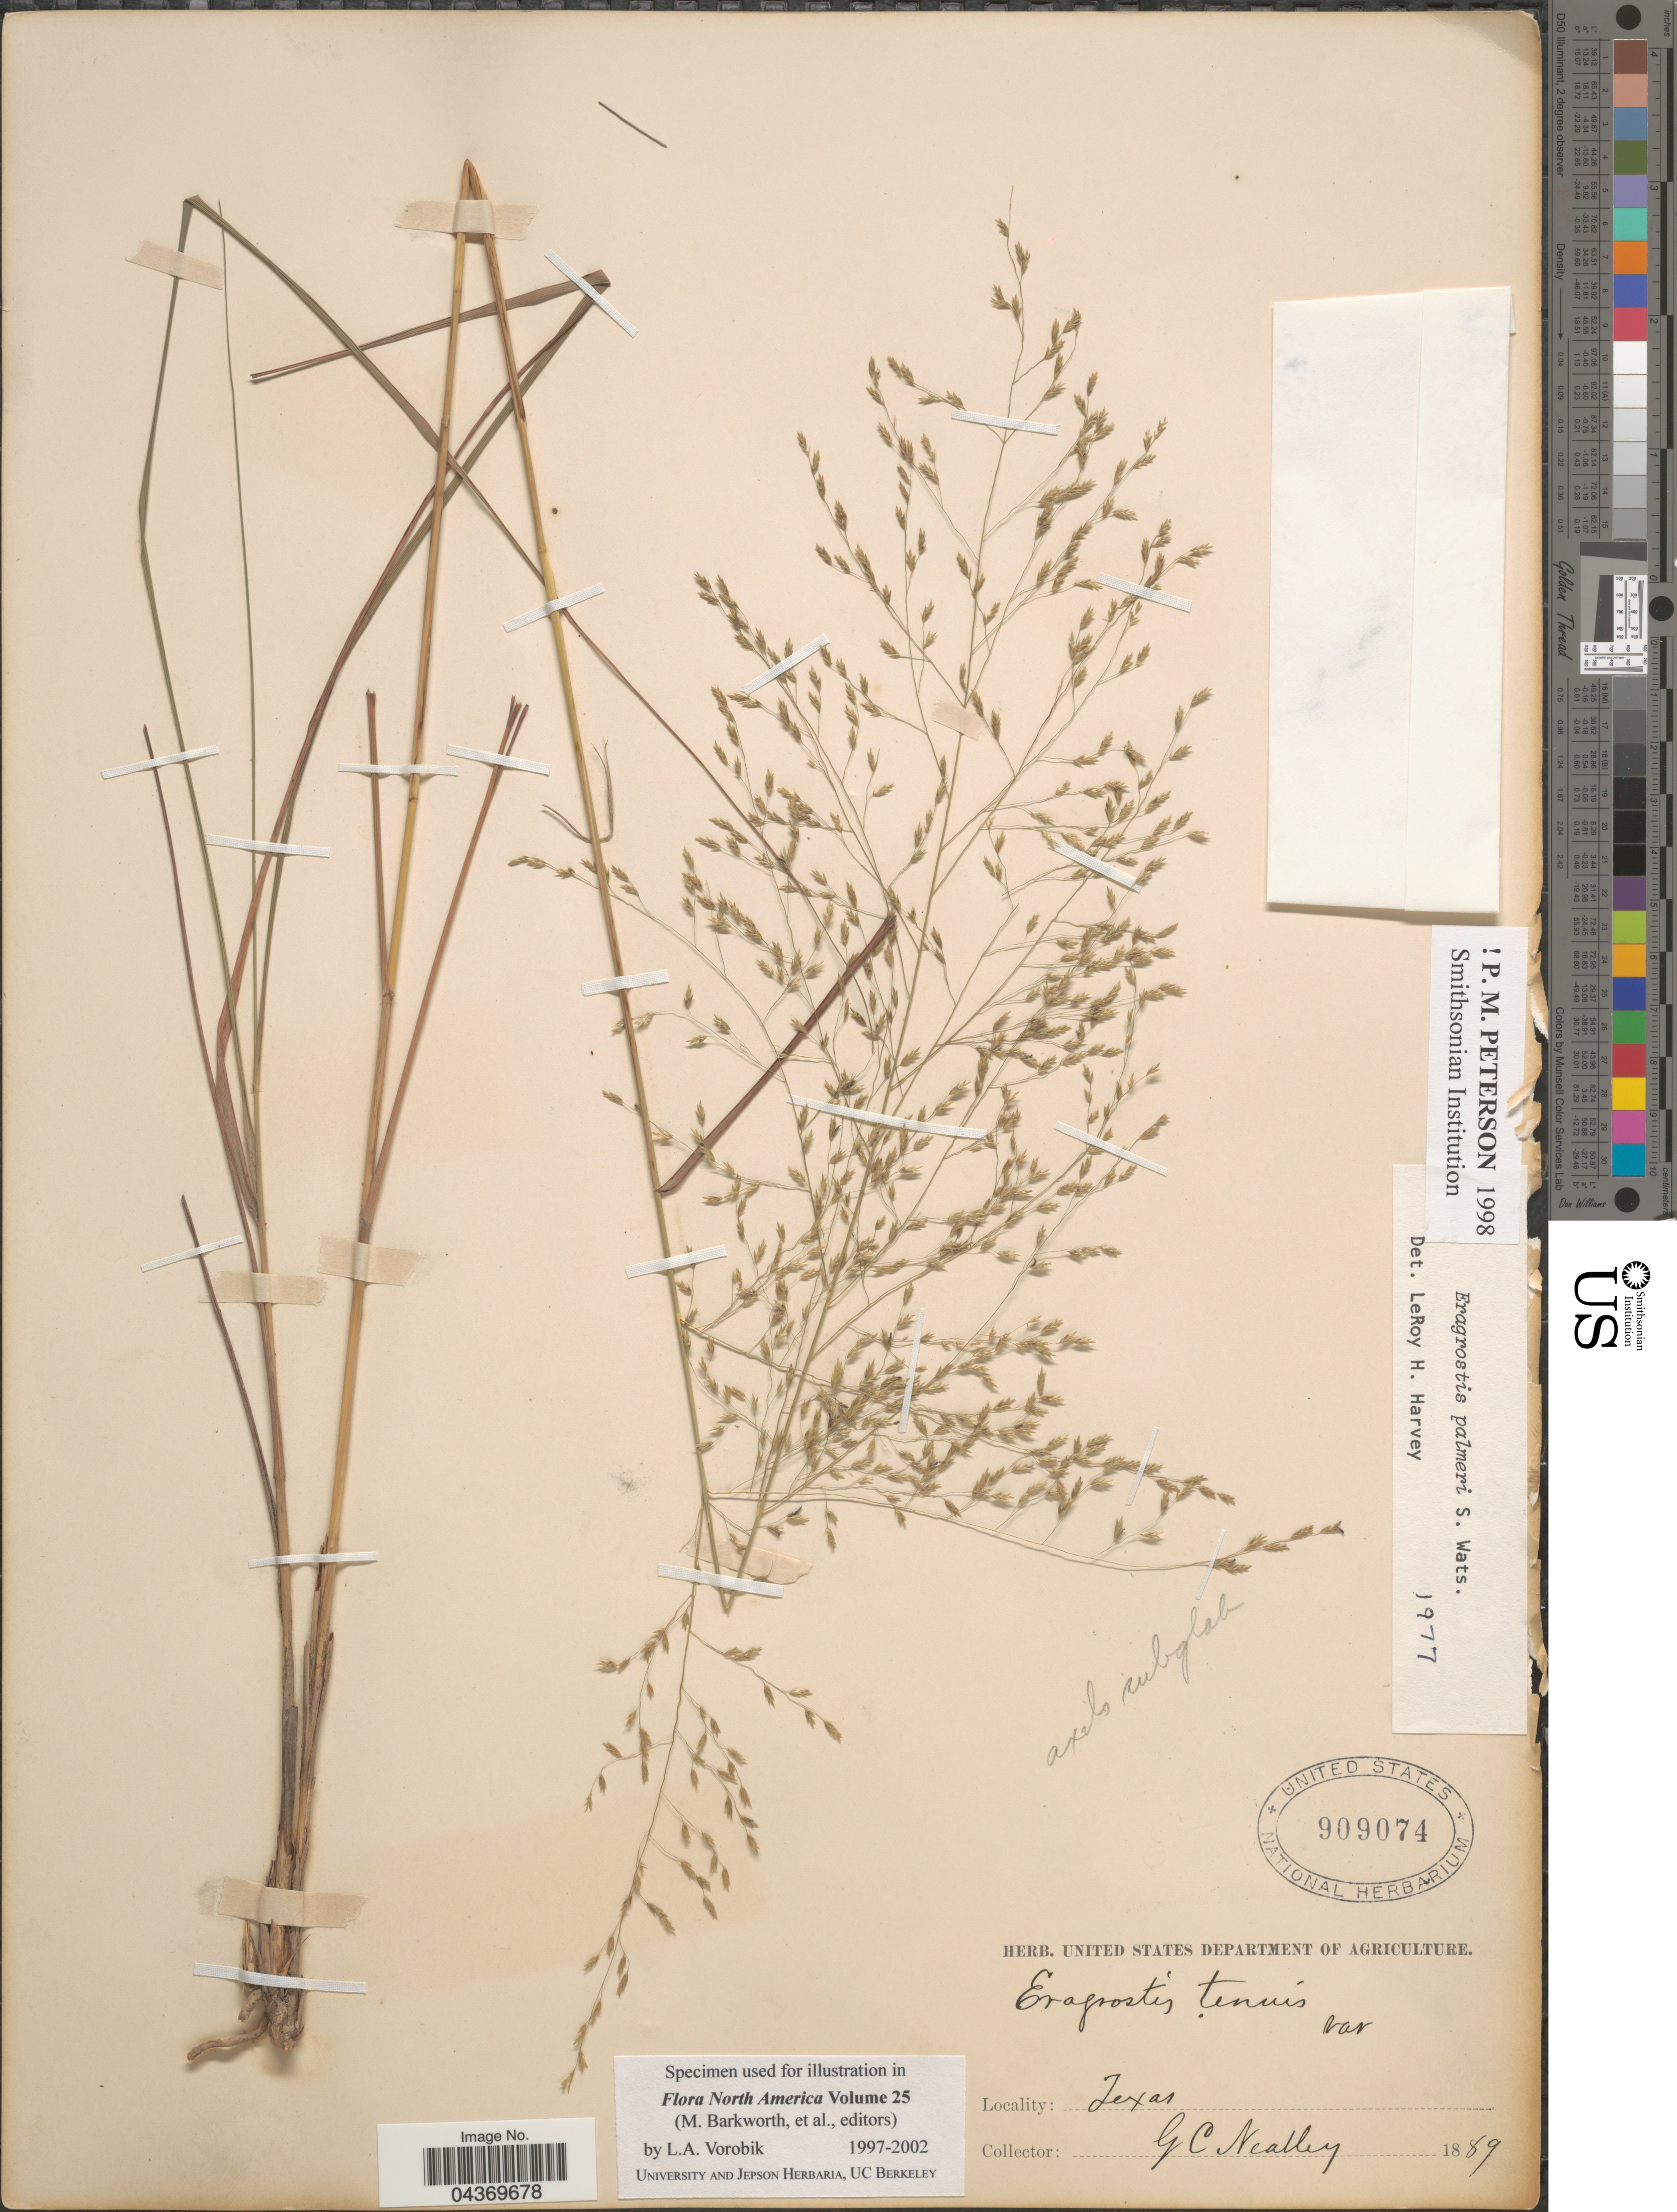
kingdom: Plantae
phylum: Tracheophyta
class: Liliopsida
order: Poales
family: Poaceae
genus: Eragrostis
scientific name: Eragrostis palmeri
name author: S. Watson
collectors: G. C. Nealley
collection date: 1889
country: United States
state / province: Texas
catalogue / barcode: US 909074